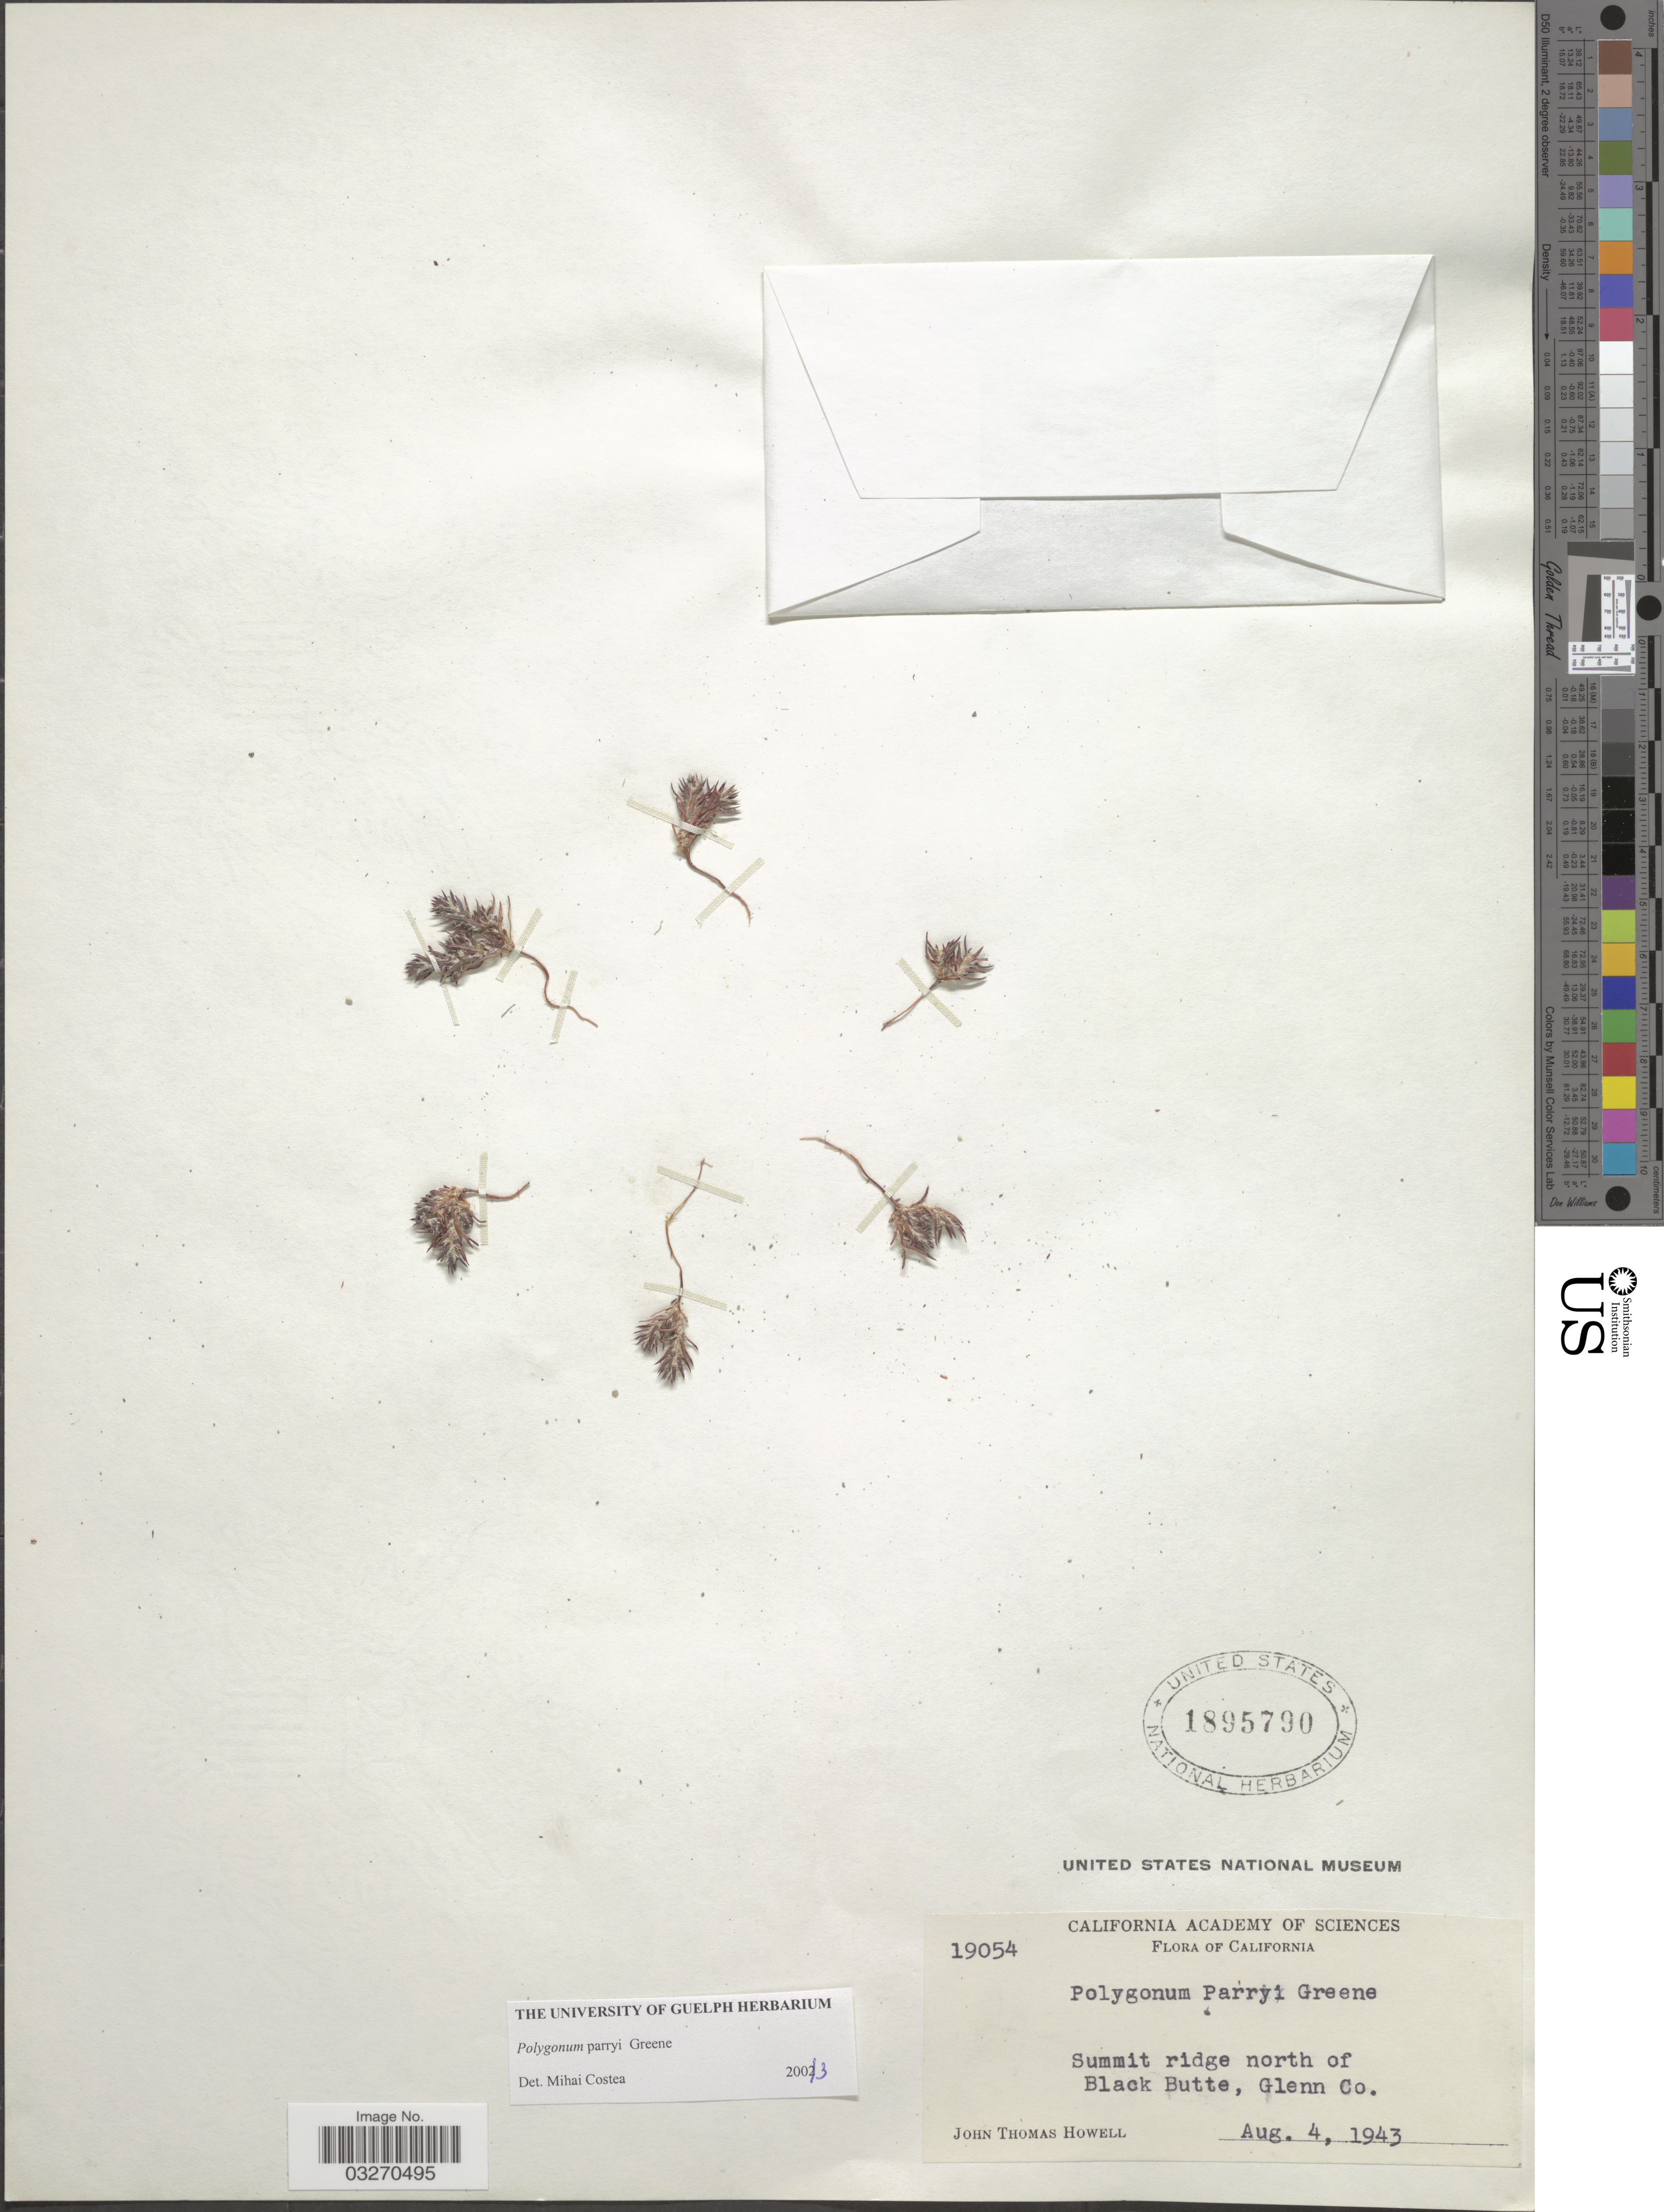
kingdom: Plantae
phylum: Tracheophyta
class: Magnoliopsida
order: Caryophyllales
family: Polygonaceae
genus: Polygonum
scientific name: Polygonum parryi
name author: Greene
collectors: J. T. Howell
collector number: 19054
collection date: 1943-08-04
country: United States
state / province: California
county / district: Glenn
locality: Summit ridge north of Black Butte, Glenn Co.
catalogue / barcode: US 1895790